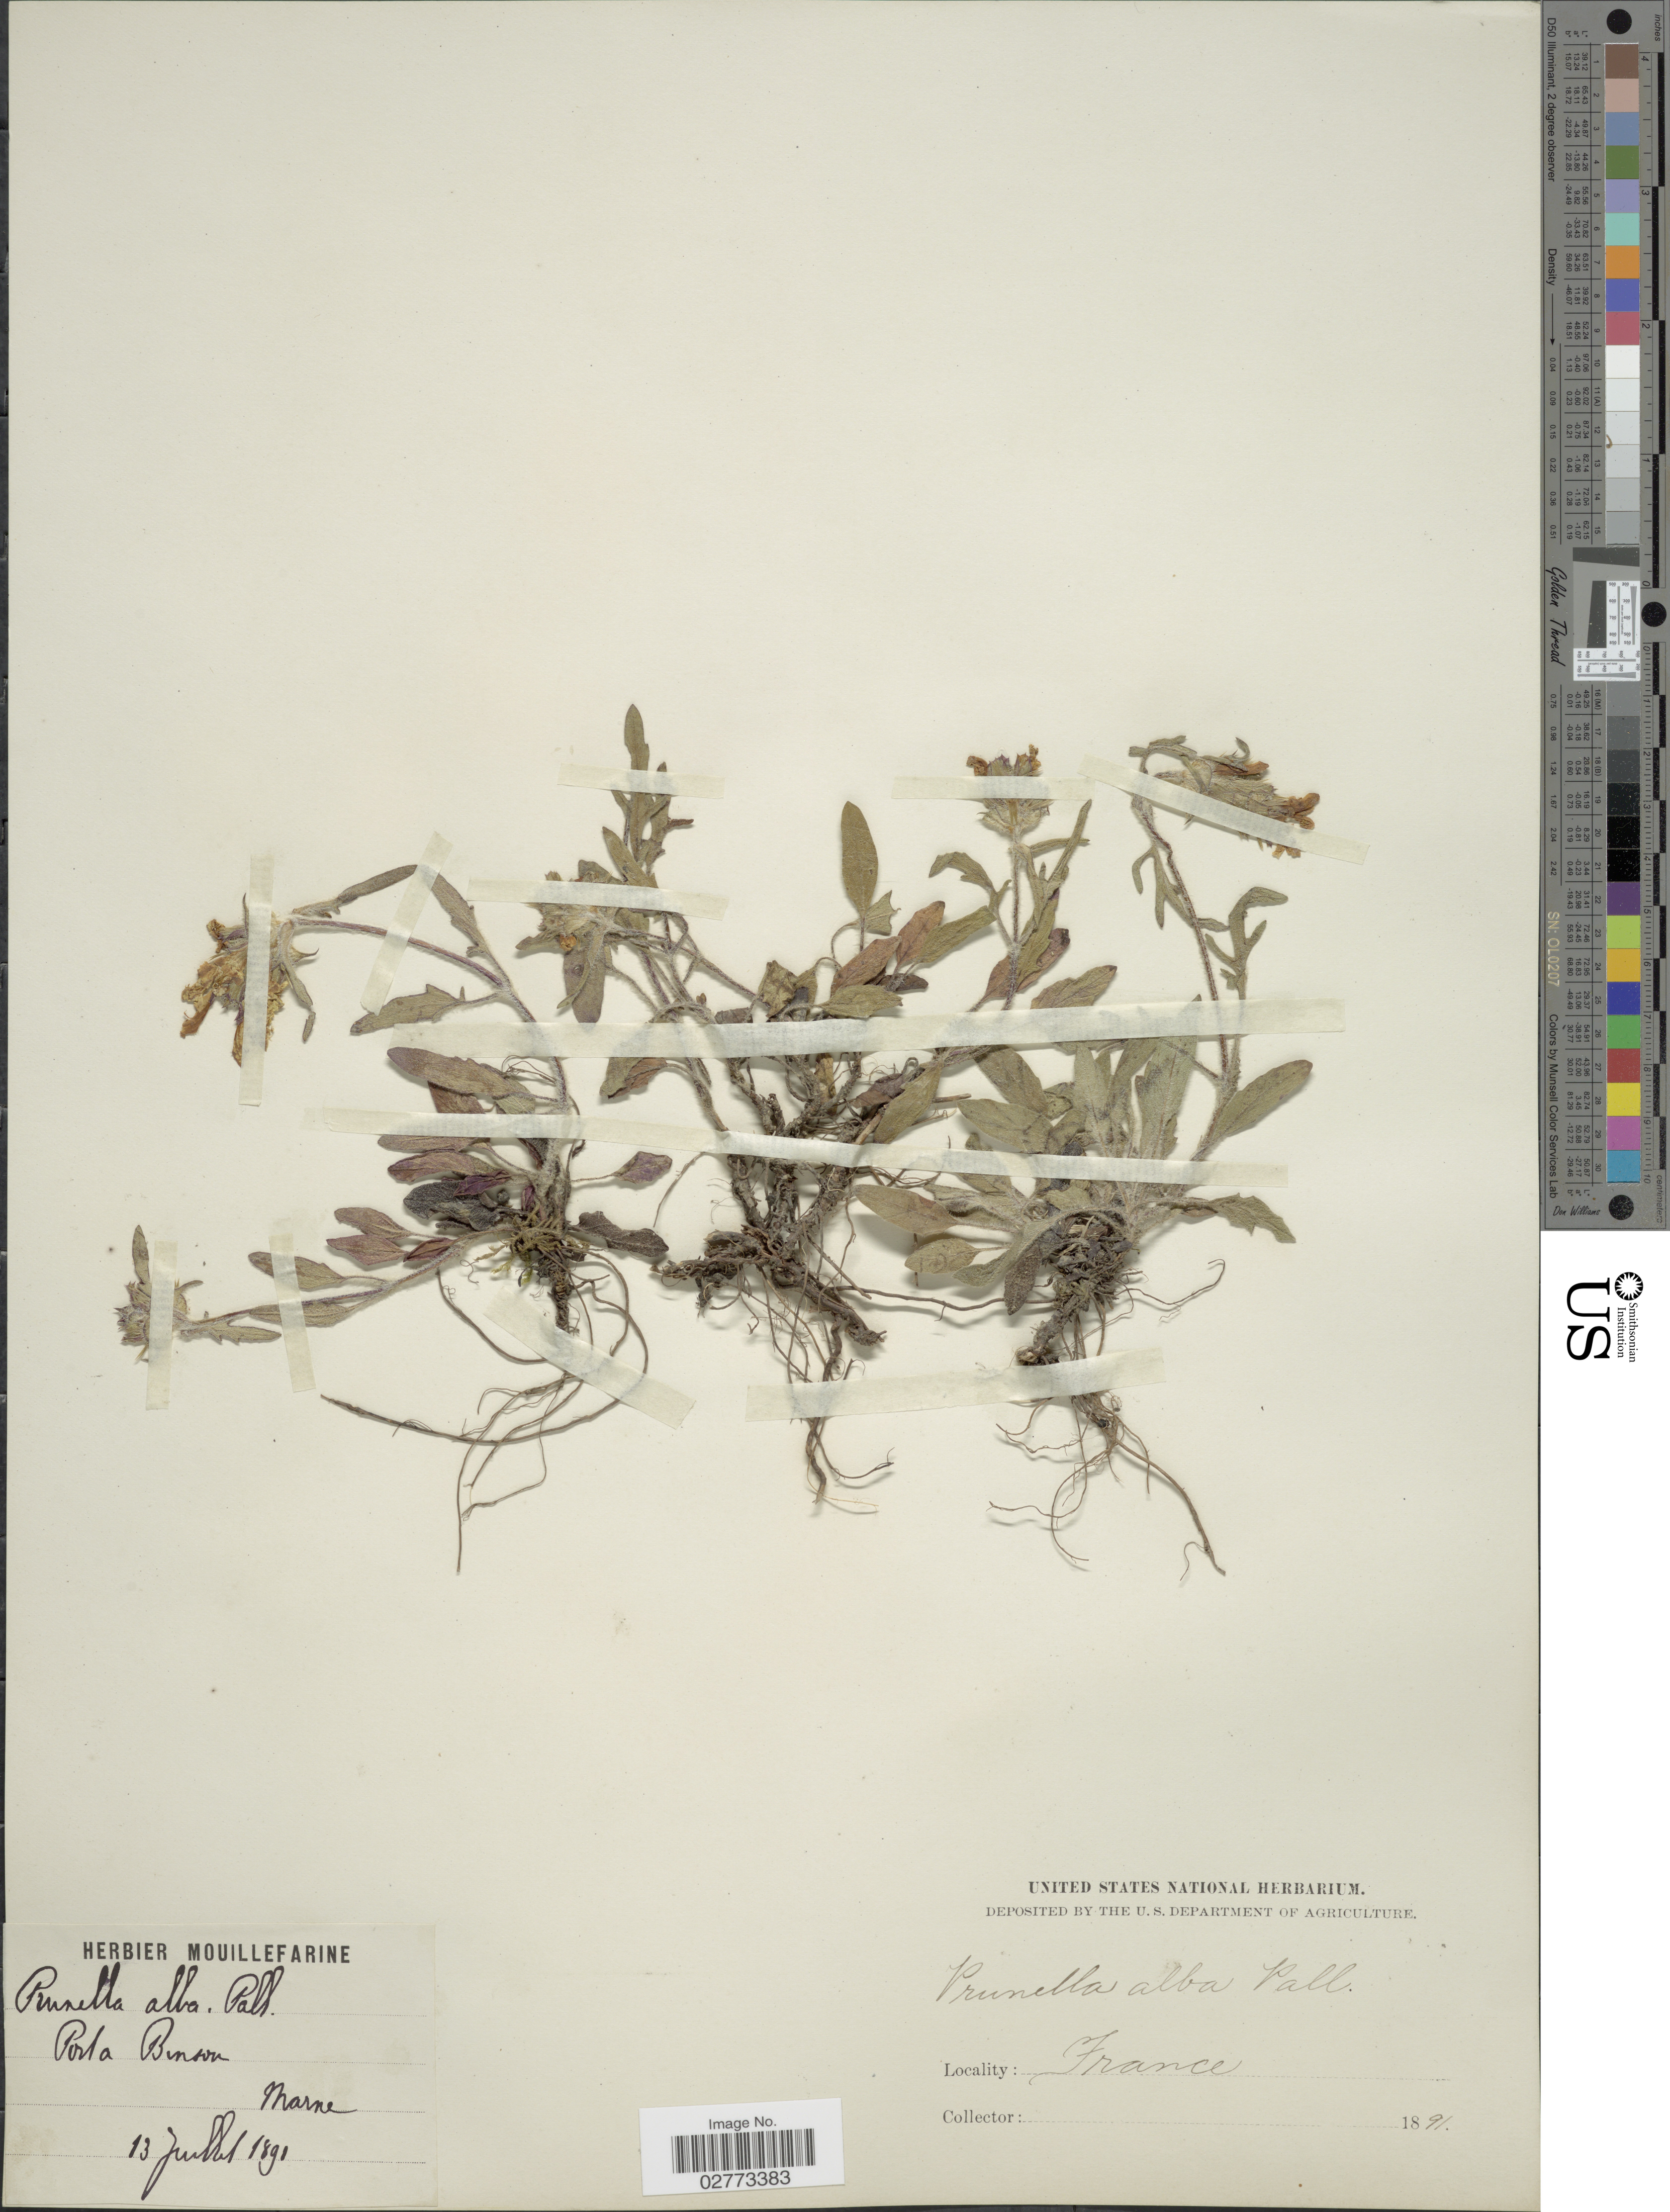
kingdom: Plantae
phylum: Tracheophyta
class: Magnoliopsida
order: Lamiales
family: Lamiaceae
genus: Prunella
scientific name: Prunella alba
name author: Pall. ex M. Bieb.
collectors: ex herb. Mouillefarine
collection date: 1891-07-13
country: France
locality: Porta Binsou. Marne.